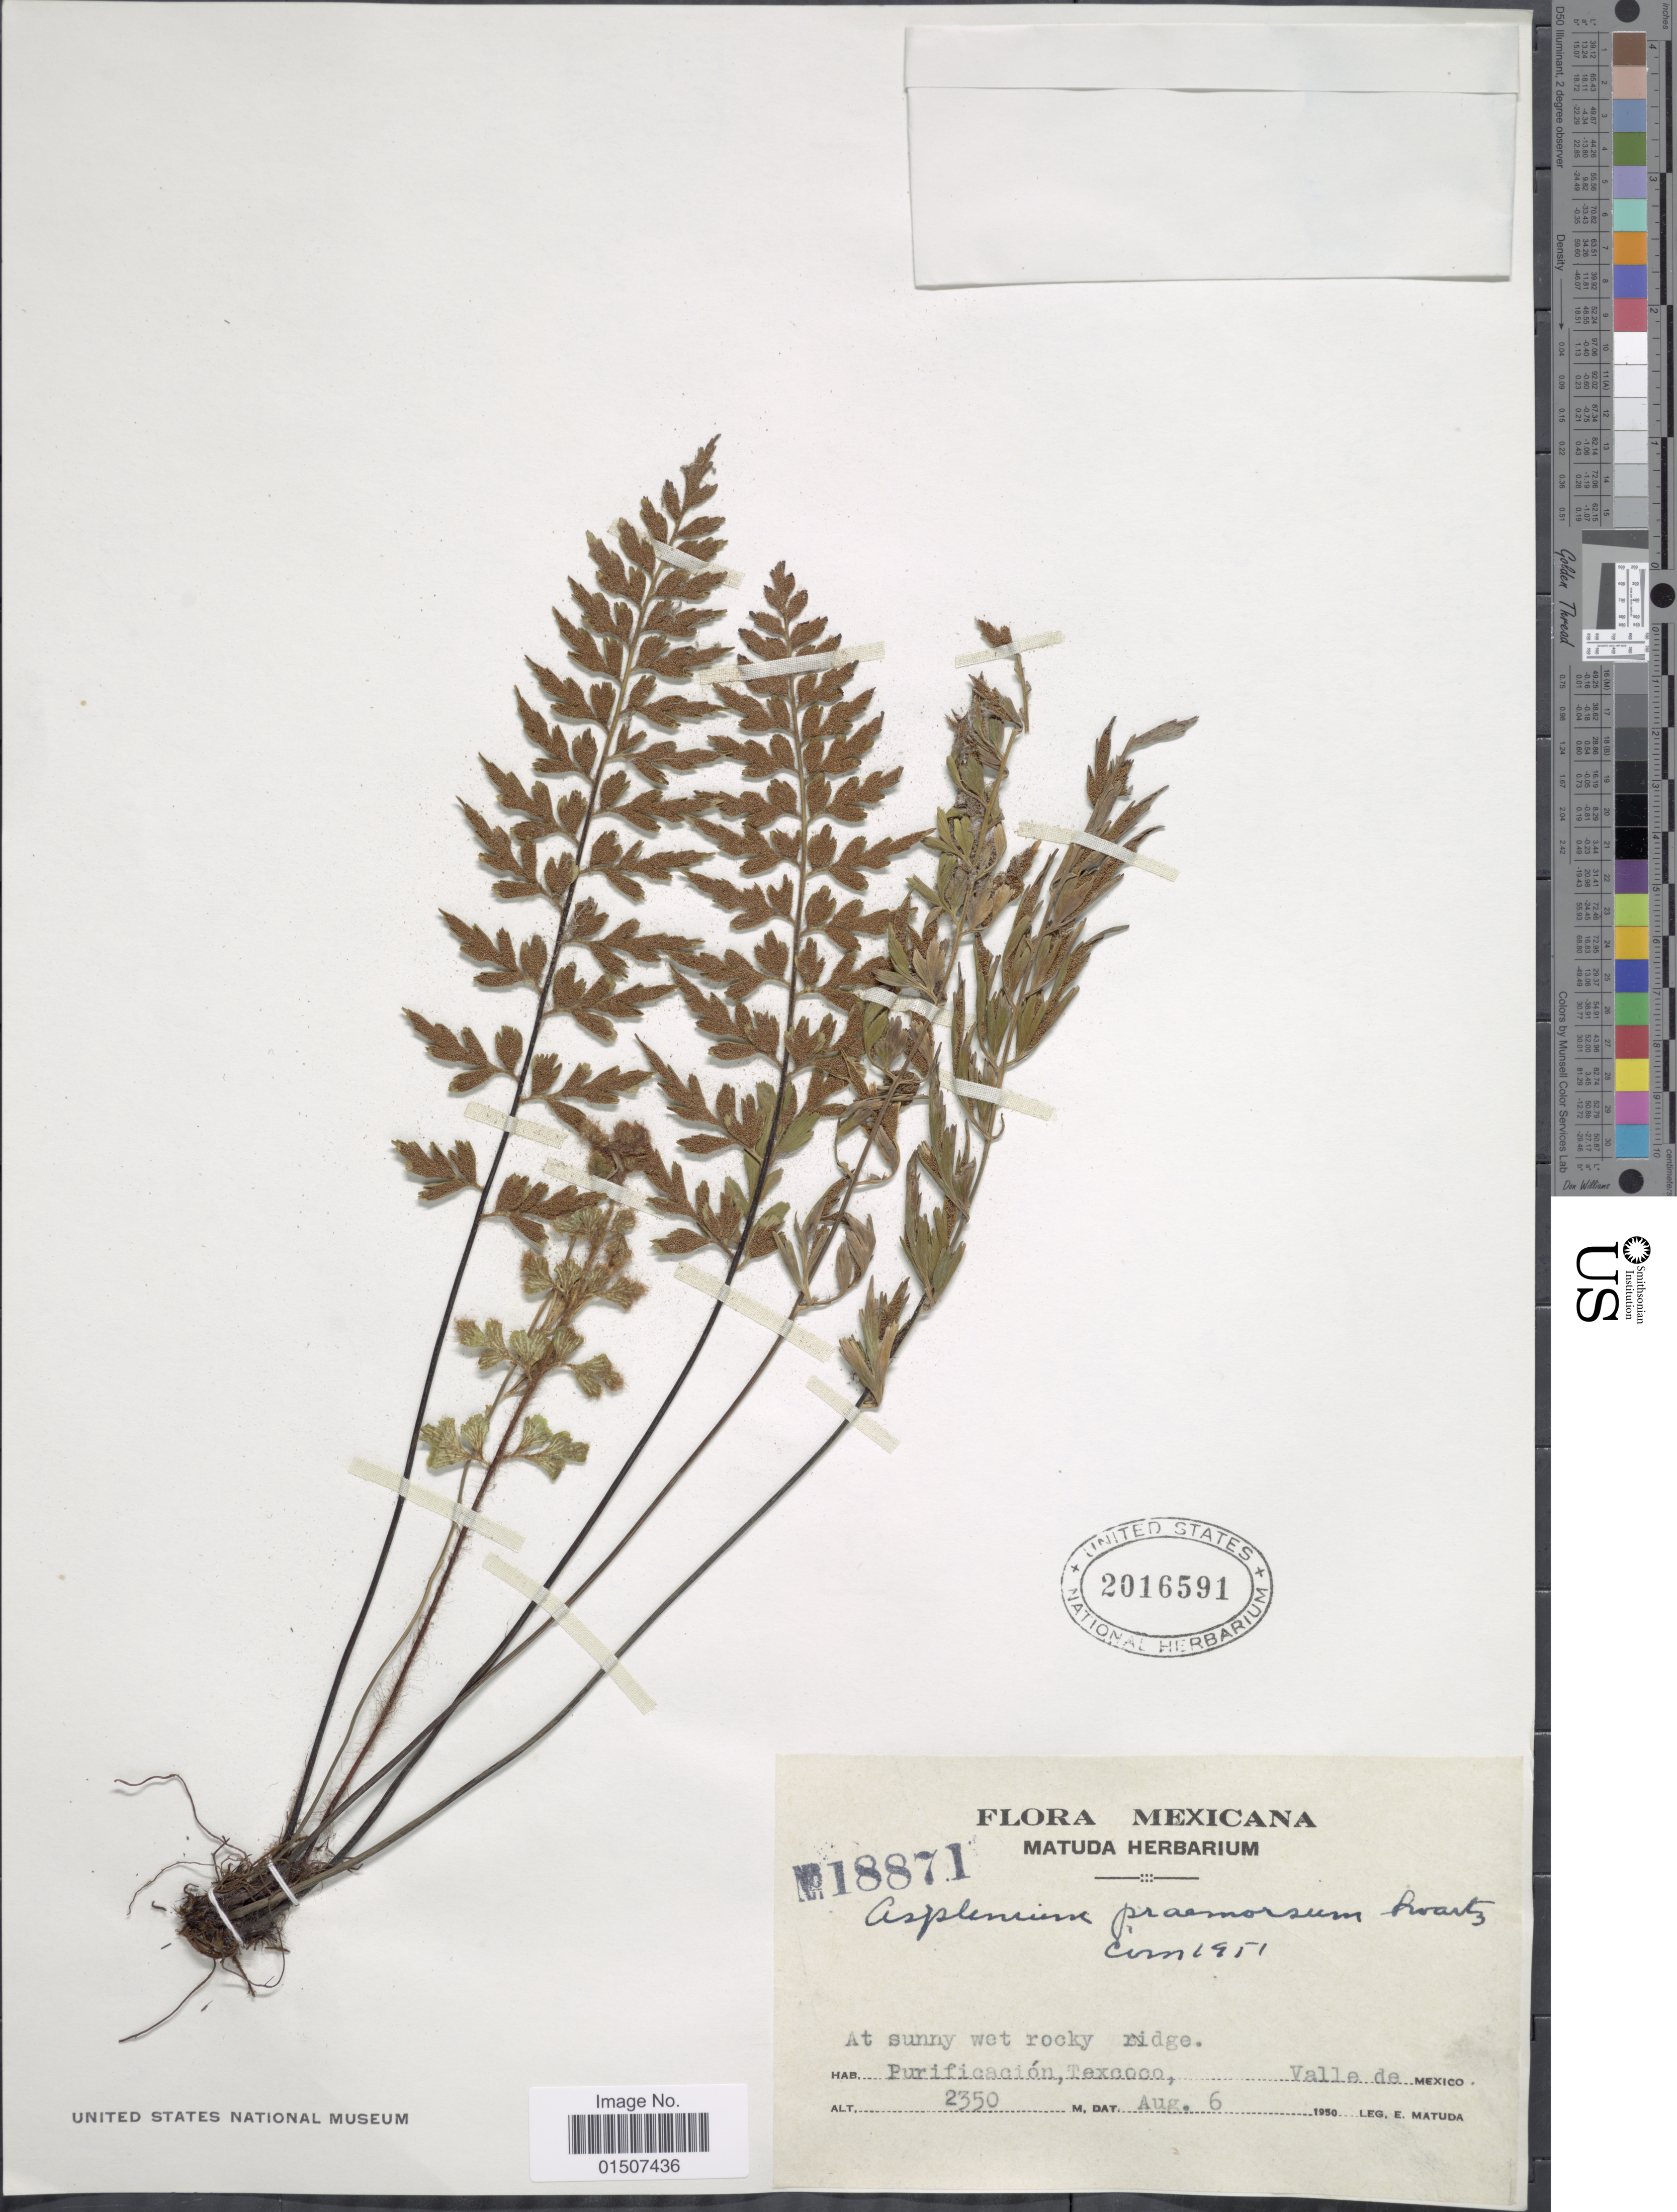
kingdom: Plantae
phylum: Tracheophyta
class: Polypodiopsida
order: Polypodiales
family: Aspleniaceae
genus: Asplenium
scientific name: Asplenium praemorsum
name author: Sw.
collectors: E. Matuda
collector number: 18871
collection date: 1950-08-06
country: Mexico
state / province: México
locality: At sunny wet rocky ridge, Purificación, Texceco, valle de Mexico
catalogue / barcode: US 2016591